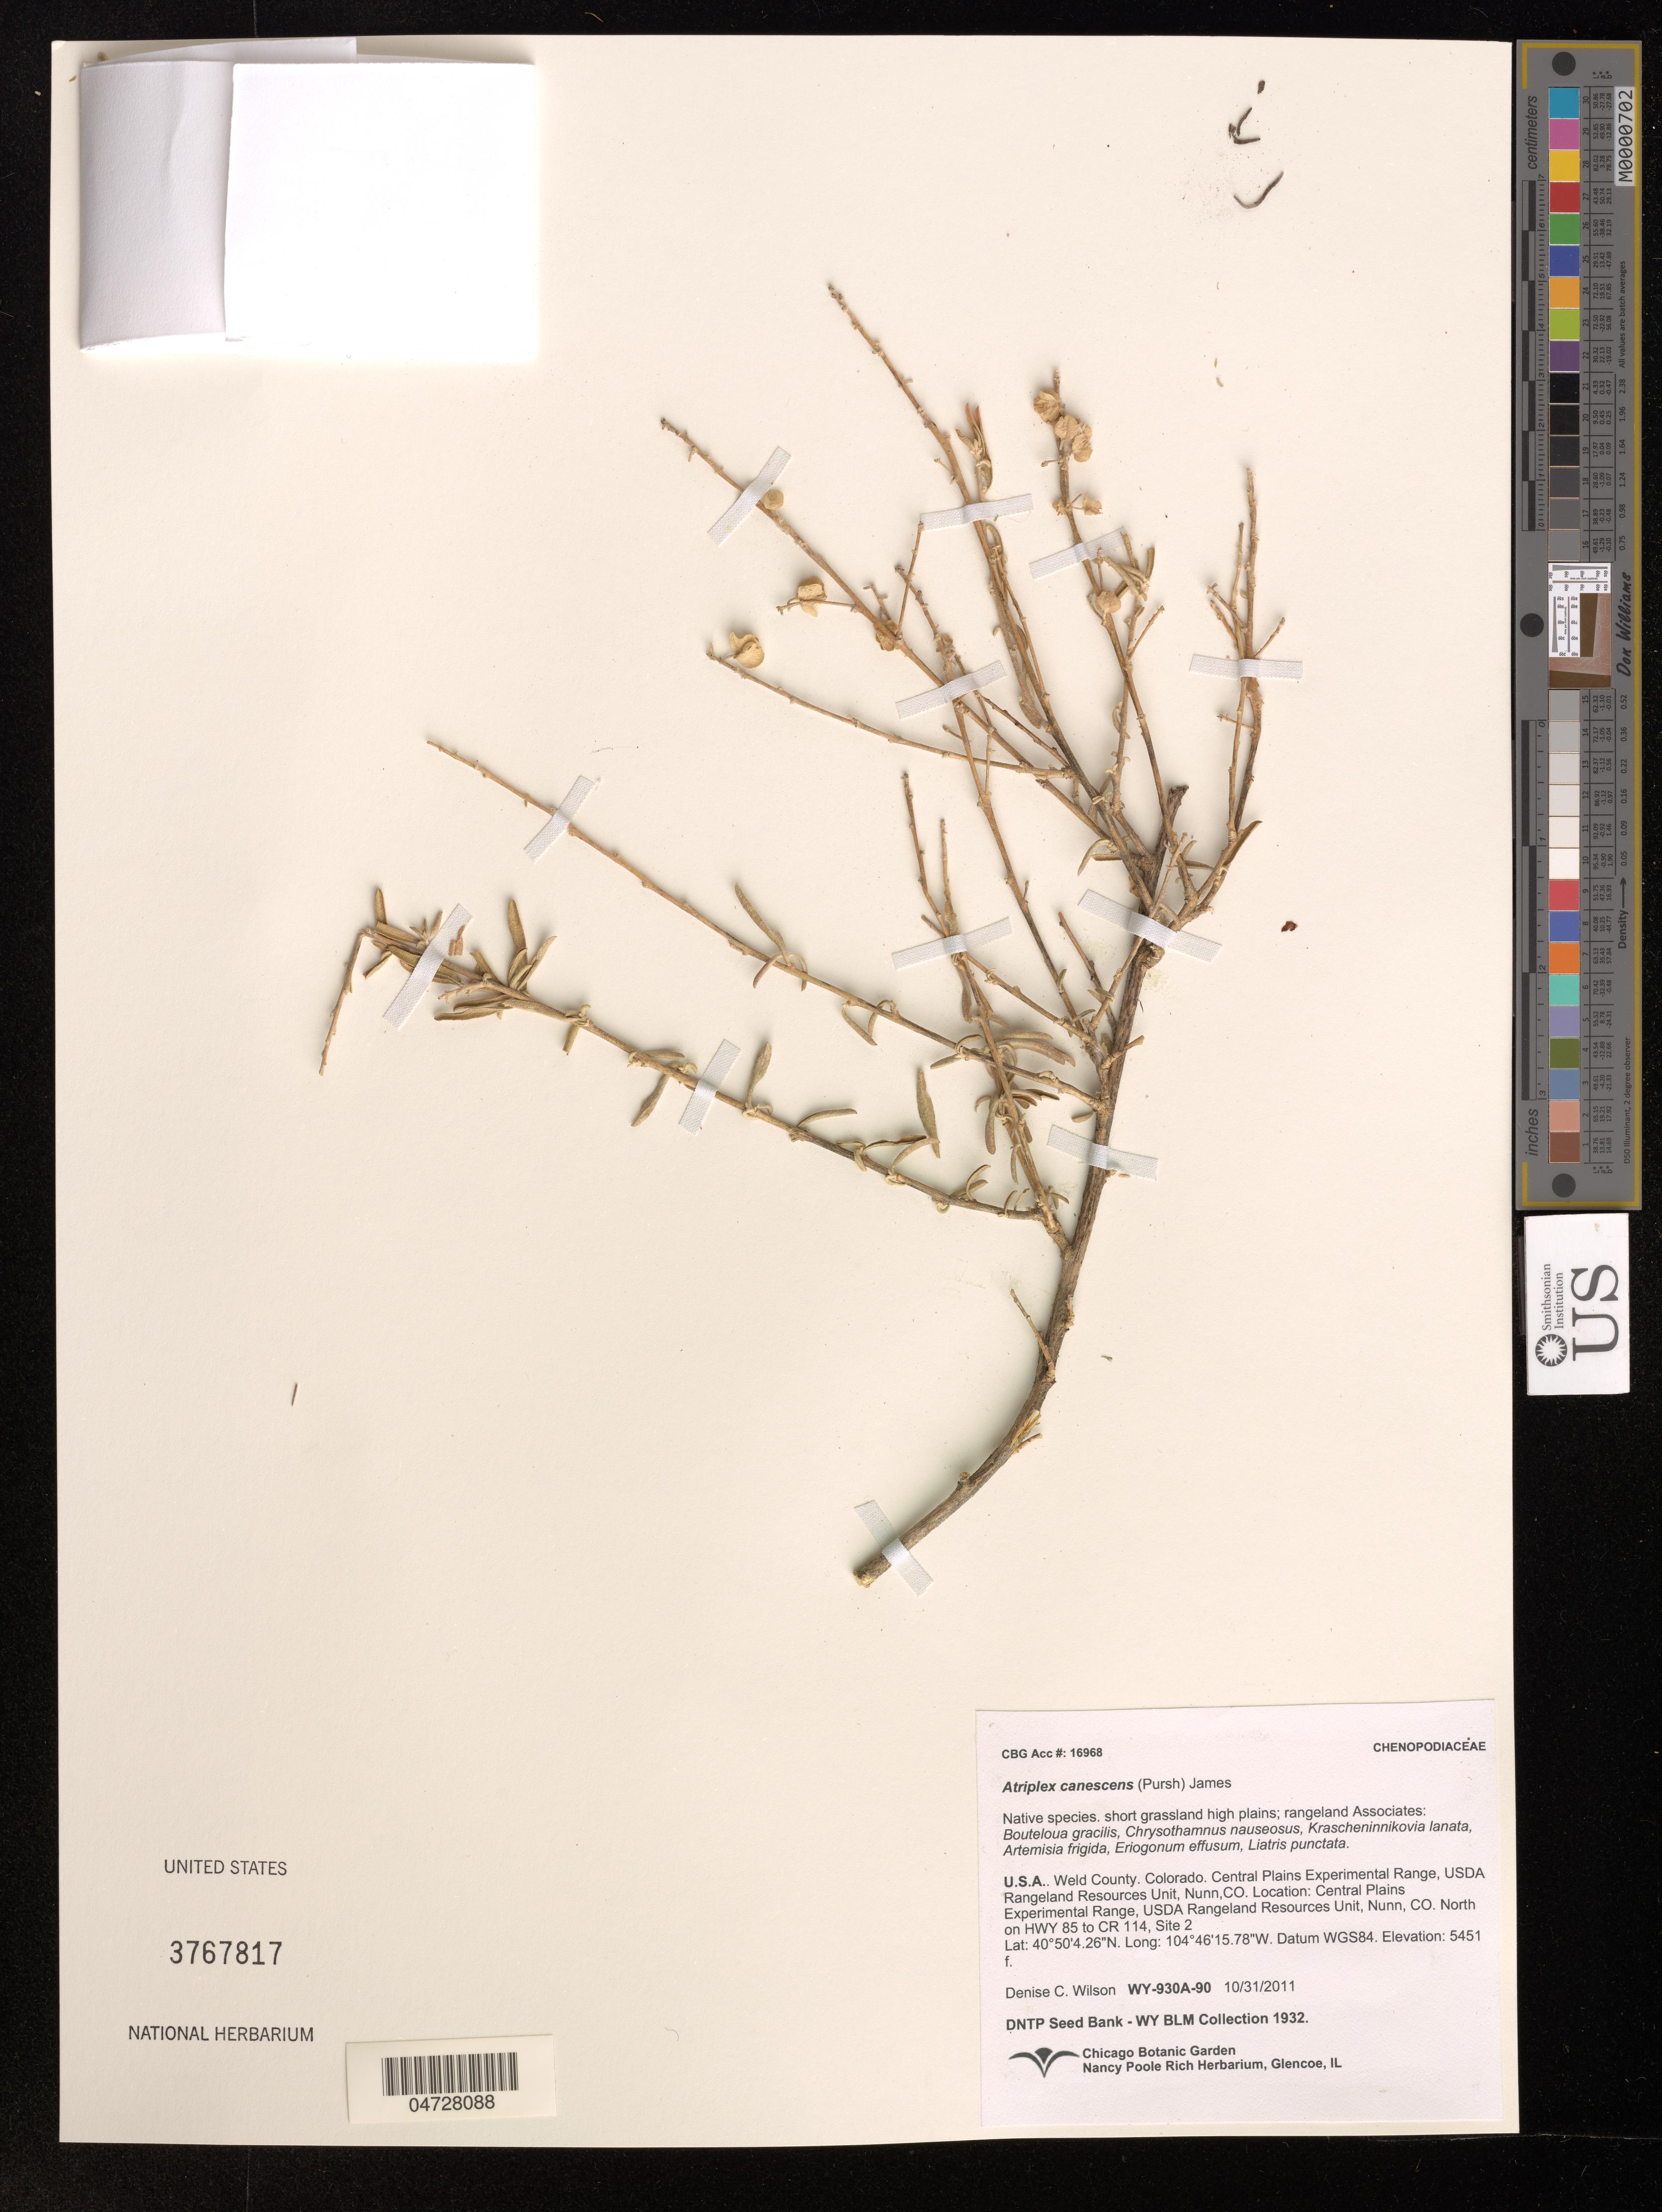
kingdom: Plantae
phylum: Tracheophyta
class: Magnoliopsida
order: Caryophyllales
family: Amaranthaceae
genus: Atriplex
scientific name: Atriplex canescens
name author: (Pursh) Nutt.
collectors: D. Wilson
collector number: WY/930A/90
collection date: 2011-10-31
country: United States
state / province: Colorado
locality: Weld County. Central Plains Experimental Range, USDA Rangeland Resources Unit, Nunn, Co.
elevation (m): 1661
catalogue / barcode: US 3767817